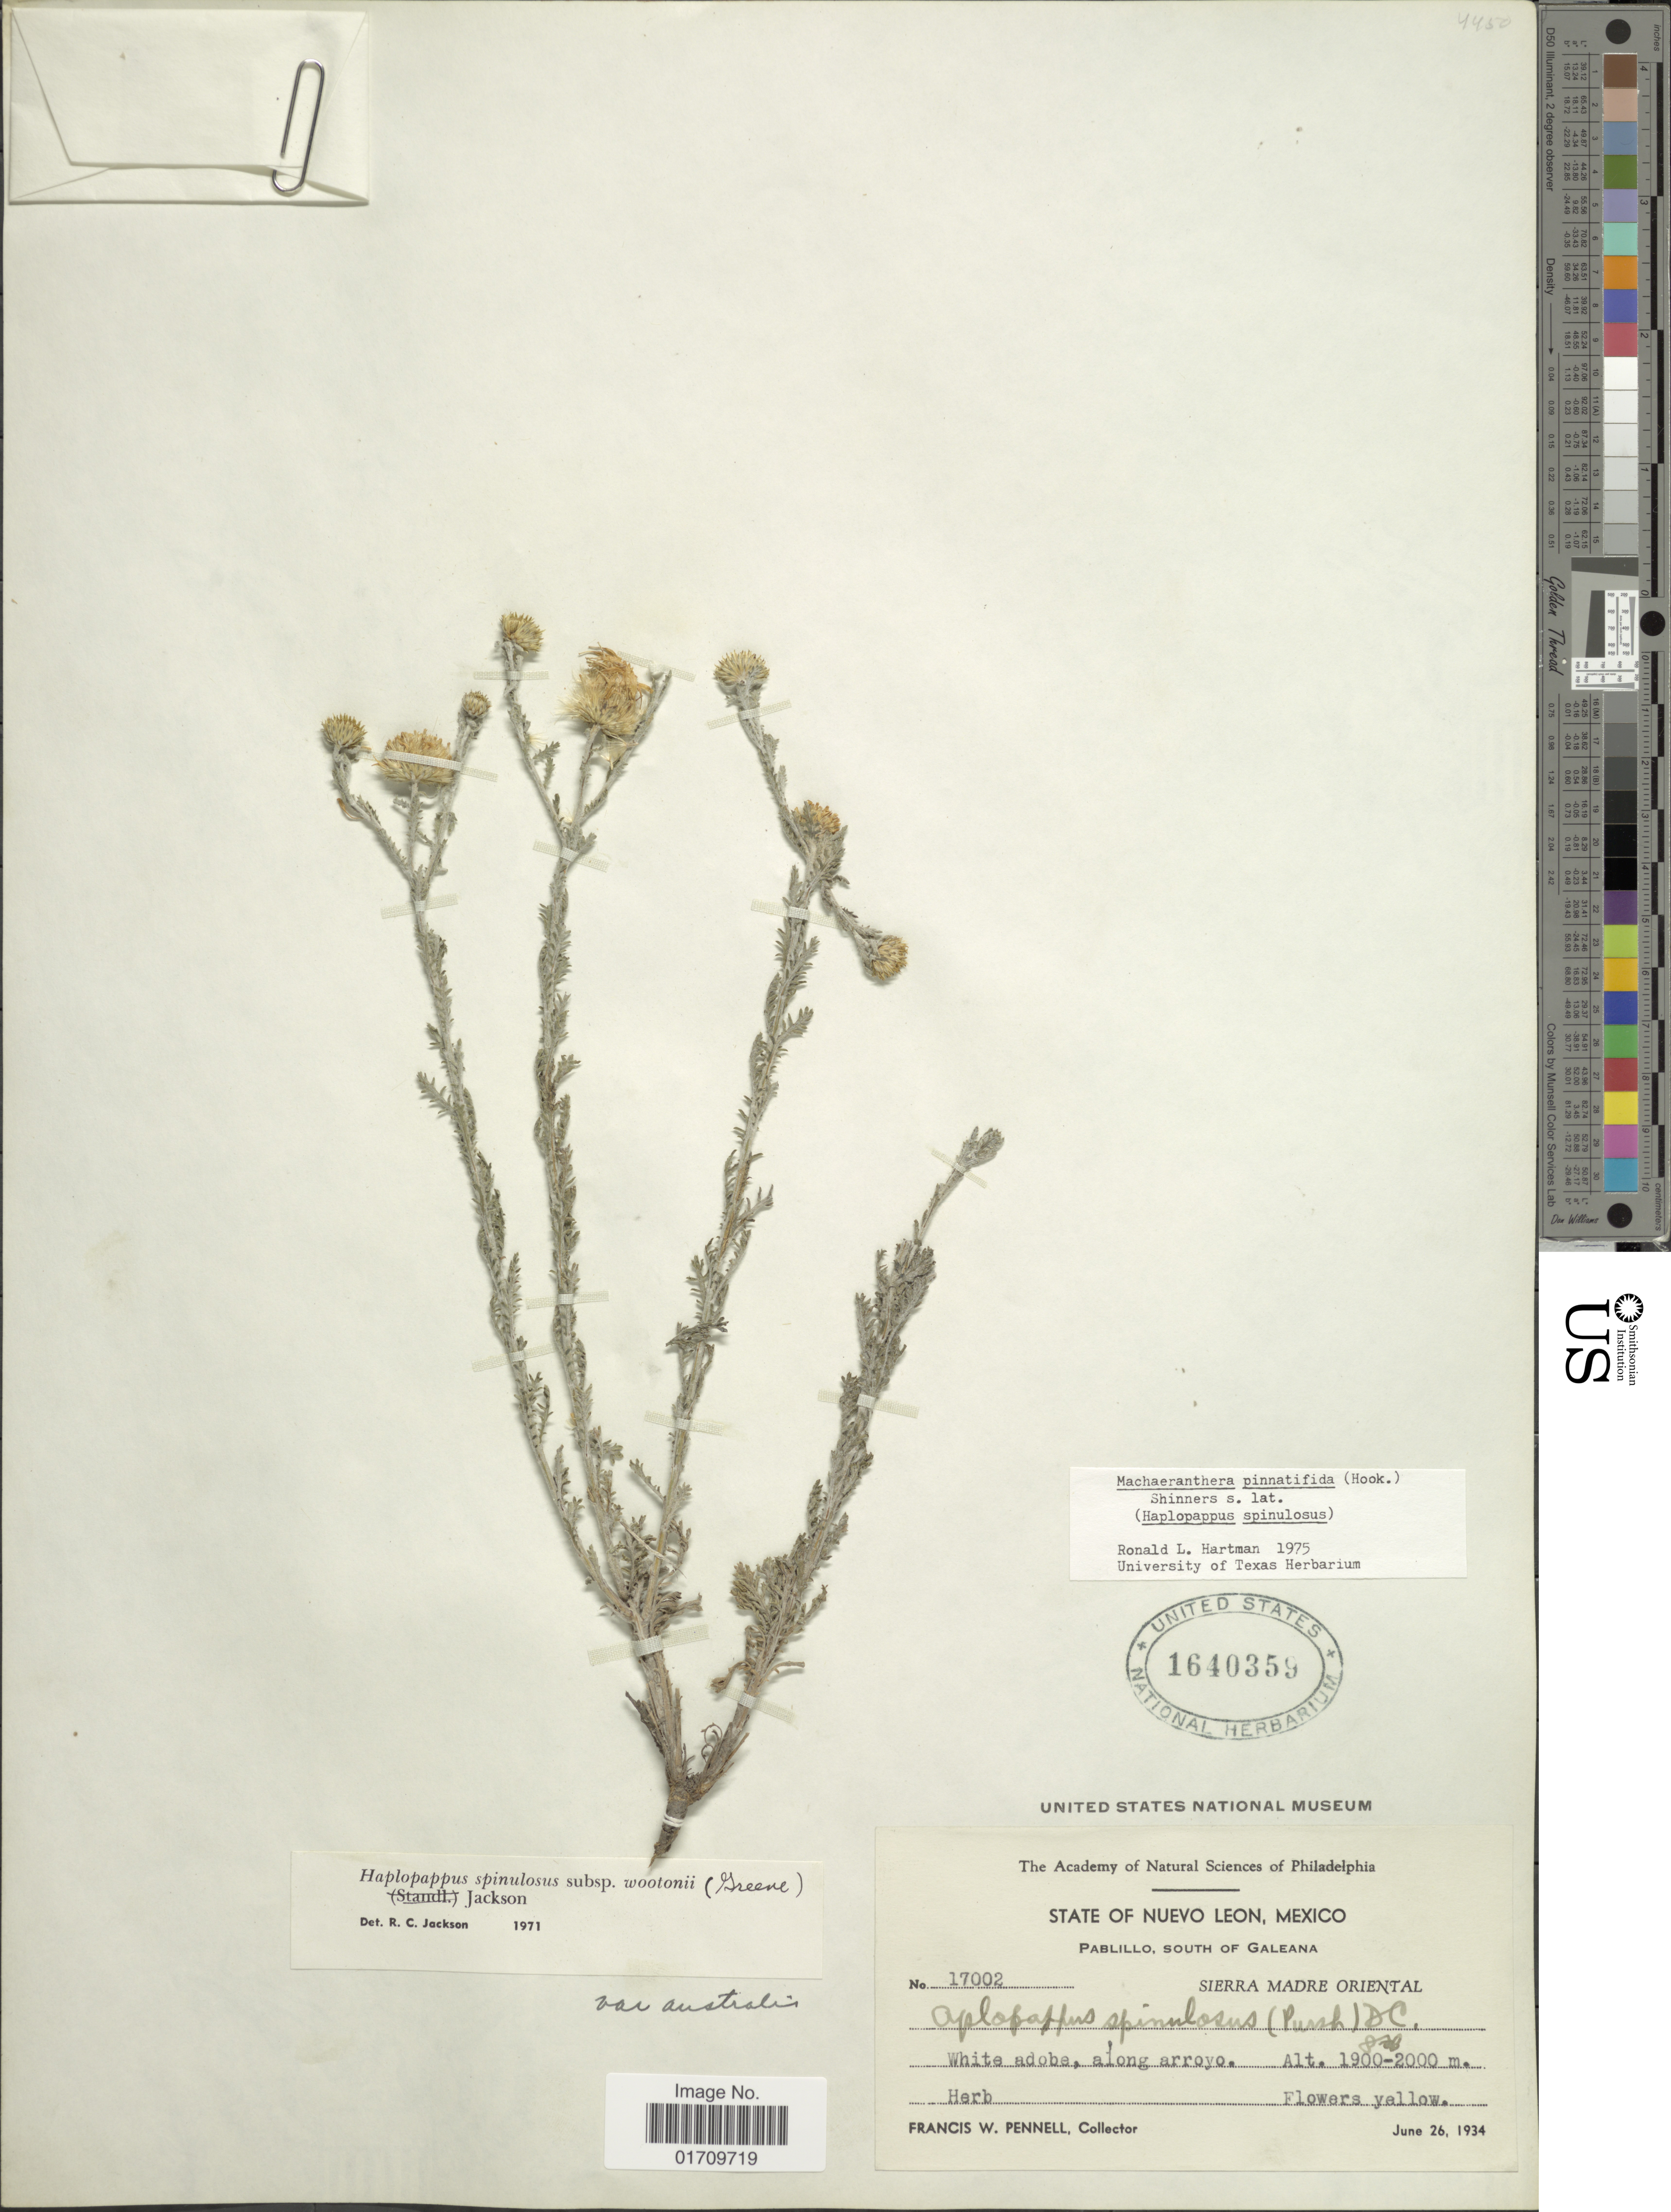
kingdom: Plantae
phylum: Tracheophyta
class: Magnoliopsida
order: Asterales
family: Asteraceae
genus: Machaeranthera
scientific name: Machaeranthera pinnatifida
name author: (Hook.) Shinners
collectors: F. W. Pennell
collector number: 17002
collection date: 1934-06-26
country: Mexico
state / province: Nuevo León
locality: Pabillo, south of Galeana, Sierra Madre Oriental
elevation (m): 1900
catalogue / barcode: US 1640359